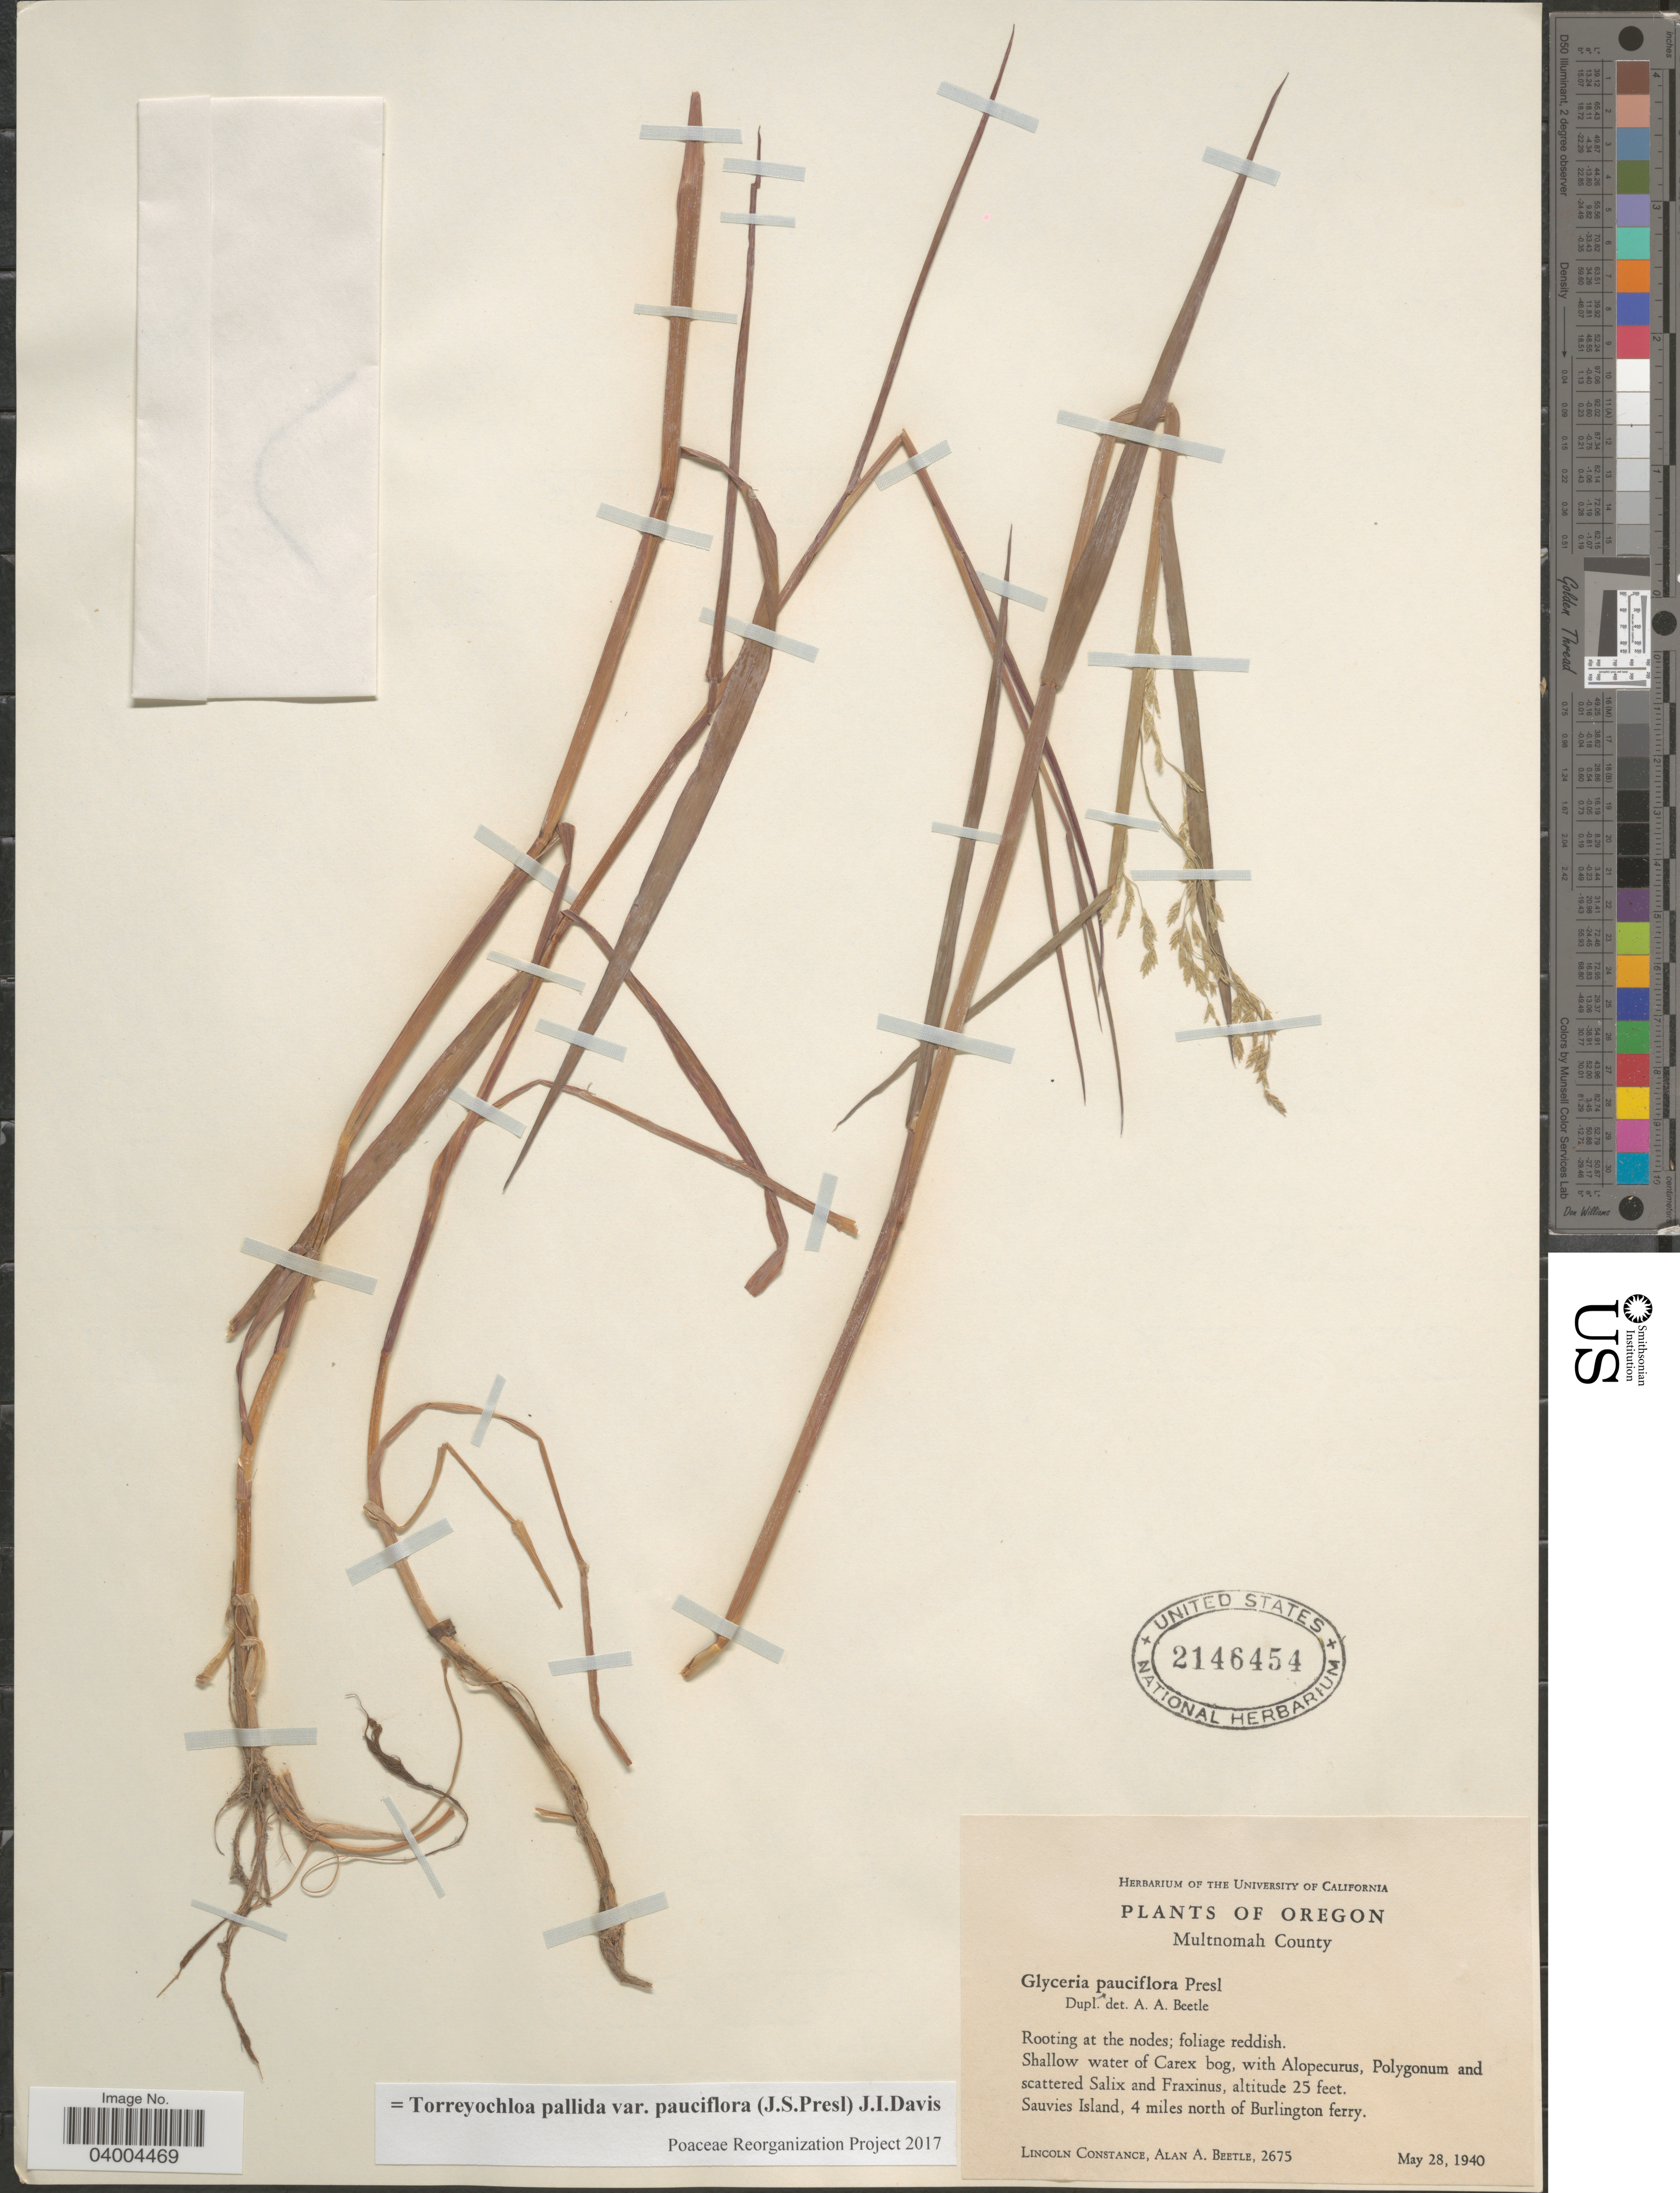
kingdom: Plantae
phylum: Tracheophyta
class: Liliopsida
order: Poales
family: Poaceae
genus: Torreyochloa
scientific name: Torreyochloa pallida var. pauciflora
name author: (J. Presl) J.I. Davis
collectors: L. Constance & A. A. Beetle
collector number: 2675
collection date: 1940-05-28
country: United States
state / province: Oregon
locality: Multnomah County. Sauvies Island, 4 miles north of Burlington ferry.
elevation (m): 8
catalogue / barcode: US 2146454